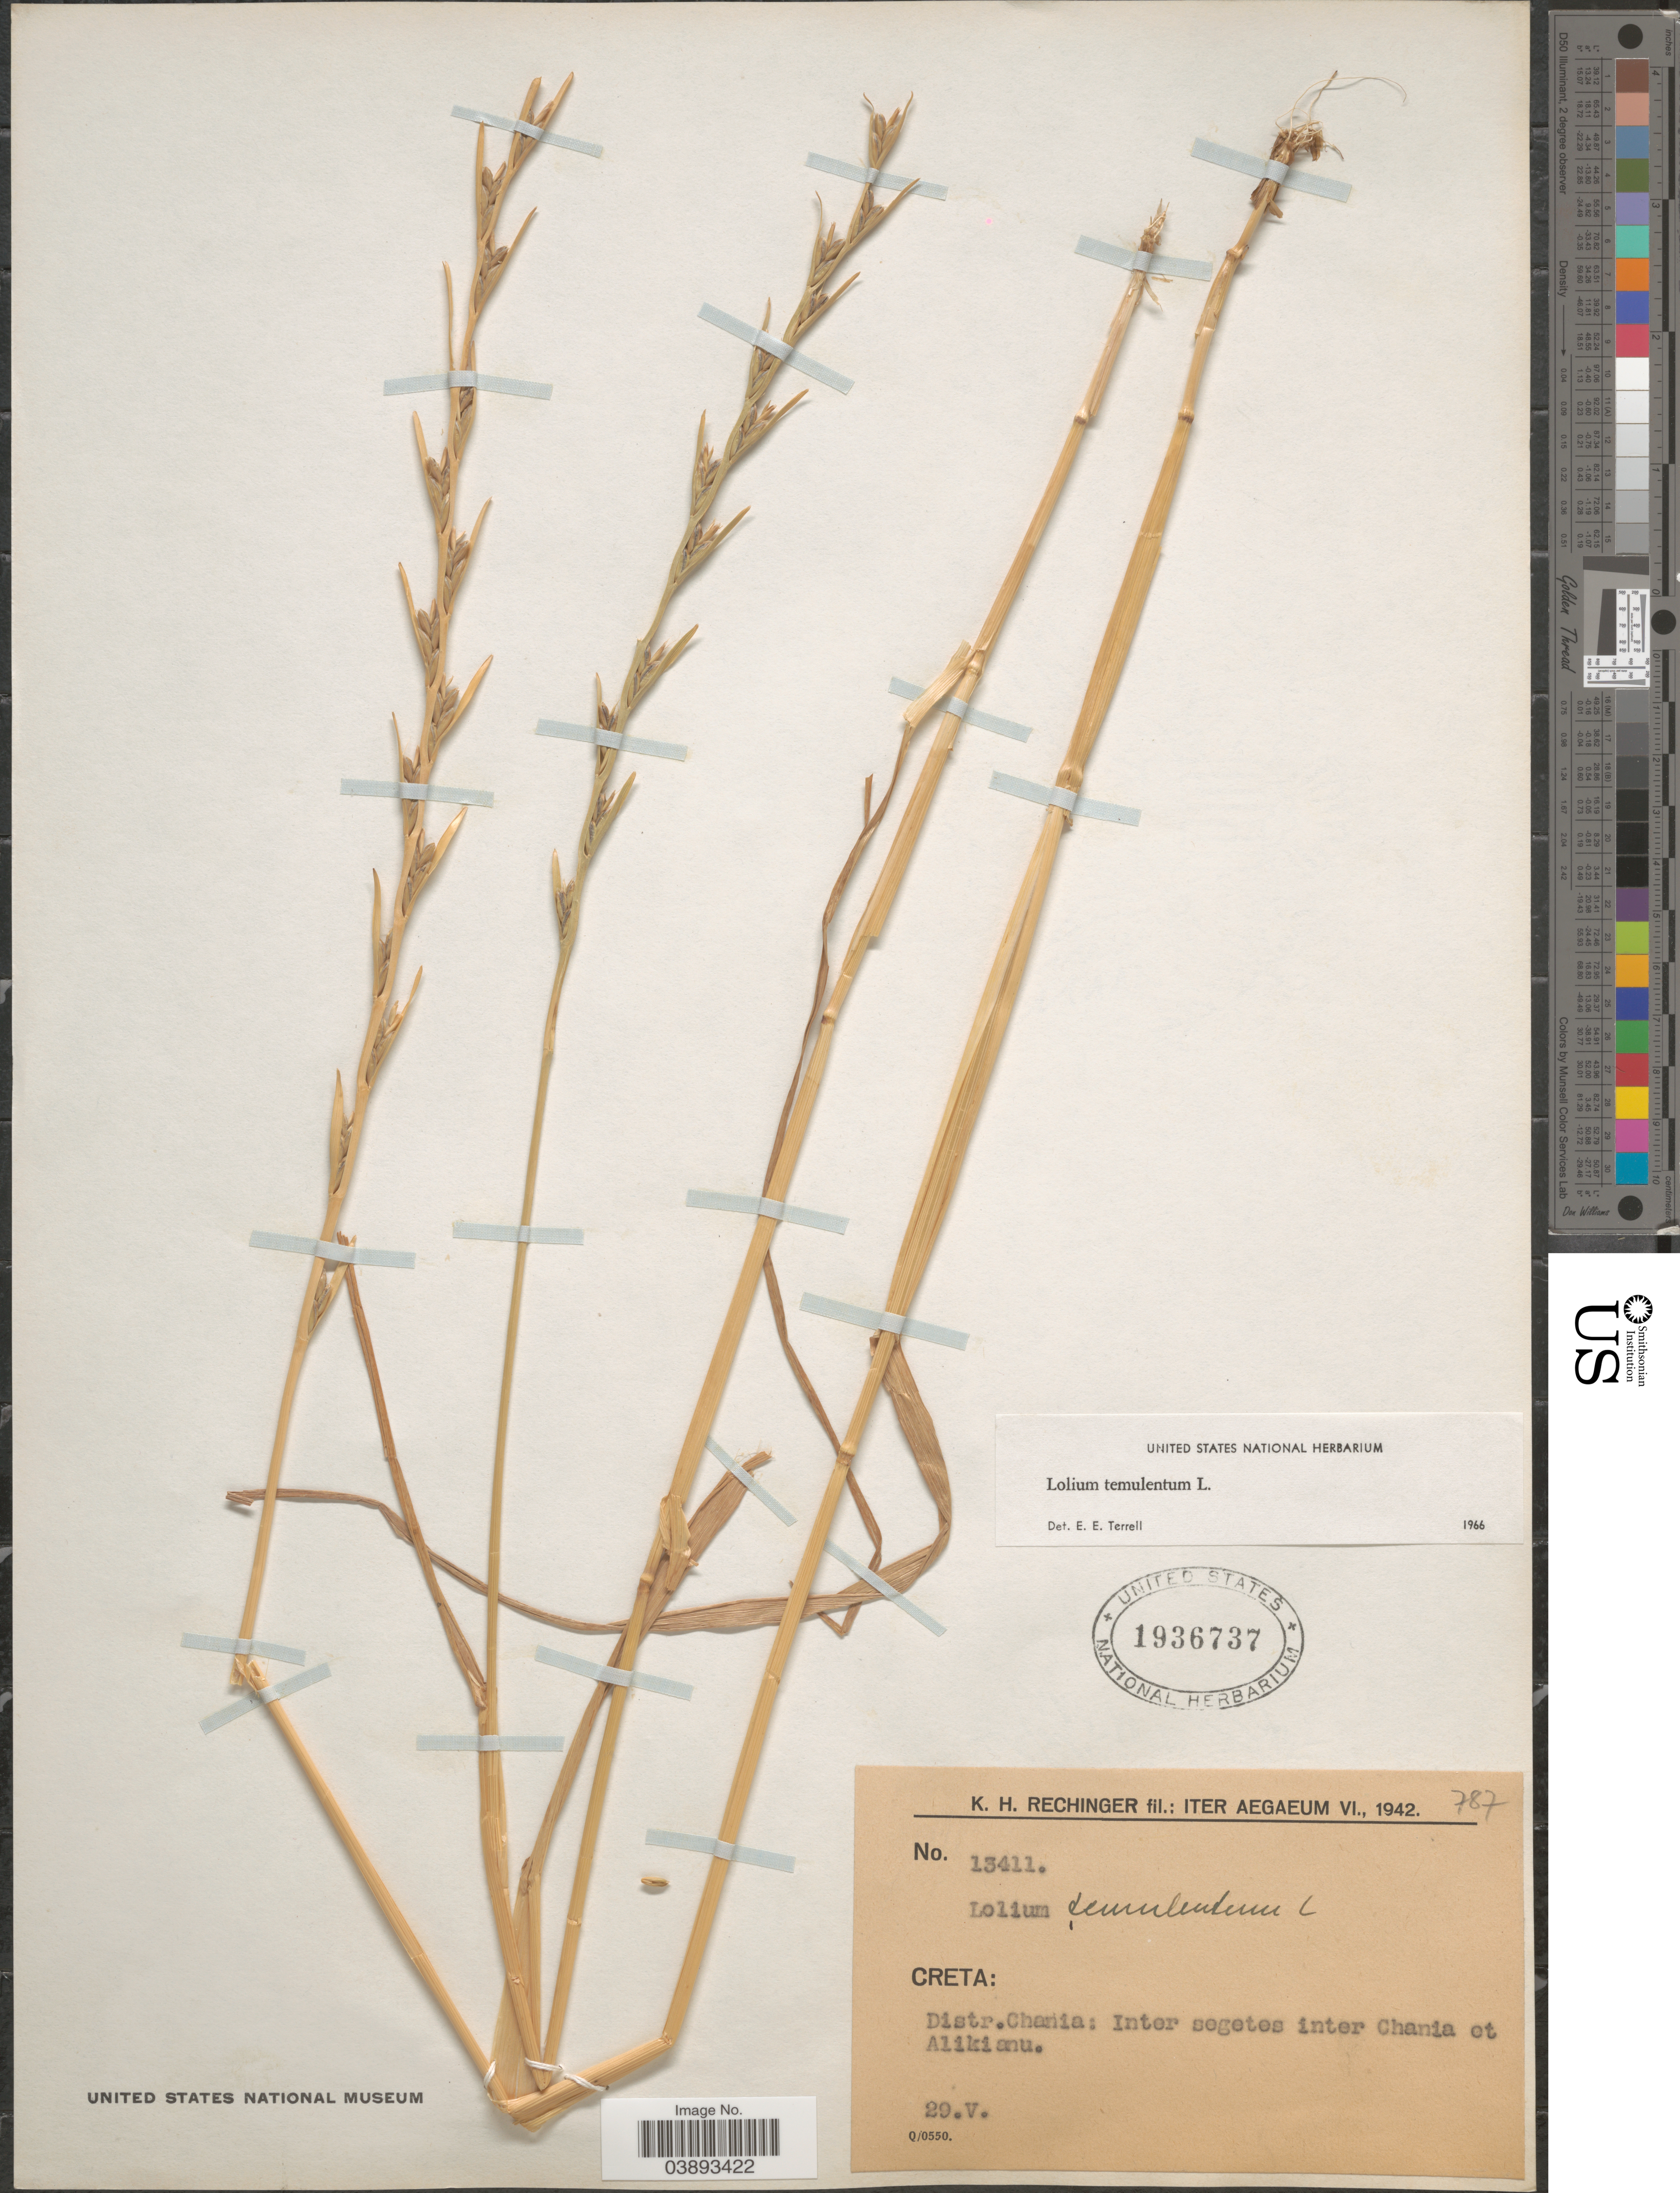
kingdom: Plantae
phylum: Tracheophyta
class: Liliopsida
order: Poales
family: Poaceae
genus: Lolium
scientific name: Lolium temulentum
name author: L.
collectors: K. H. Rechinger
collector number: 13411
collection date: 1942-05-29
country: Greece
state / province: Crete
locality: Iter Aegaeum. Creta: Distr. Chania: Inter segetes inter Chania et Alikianu.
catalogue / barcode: US 1936737